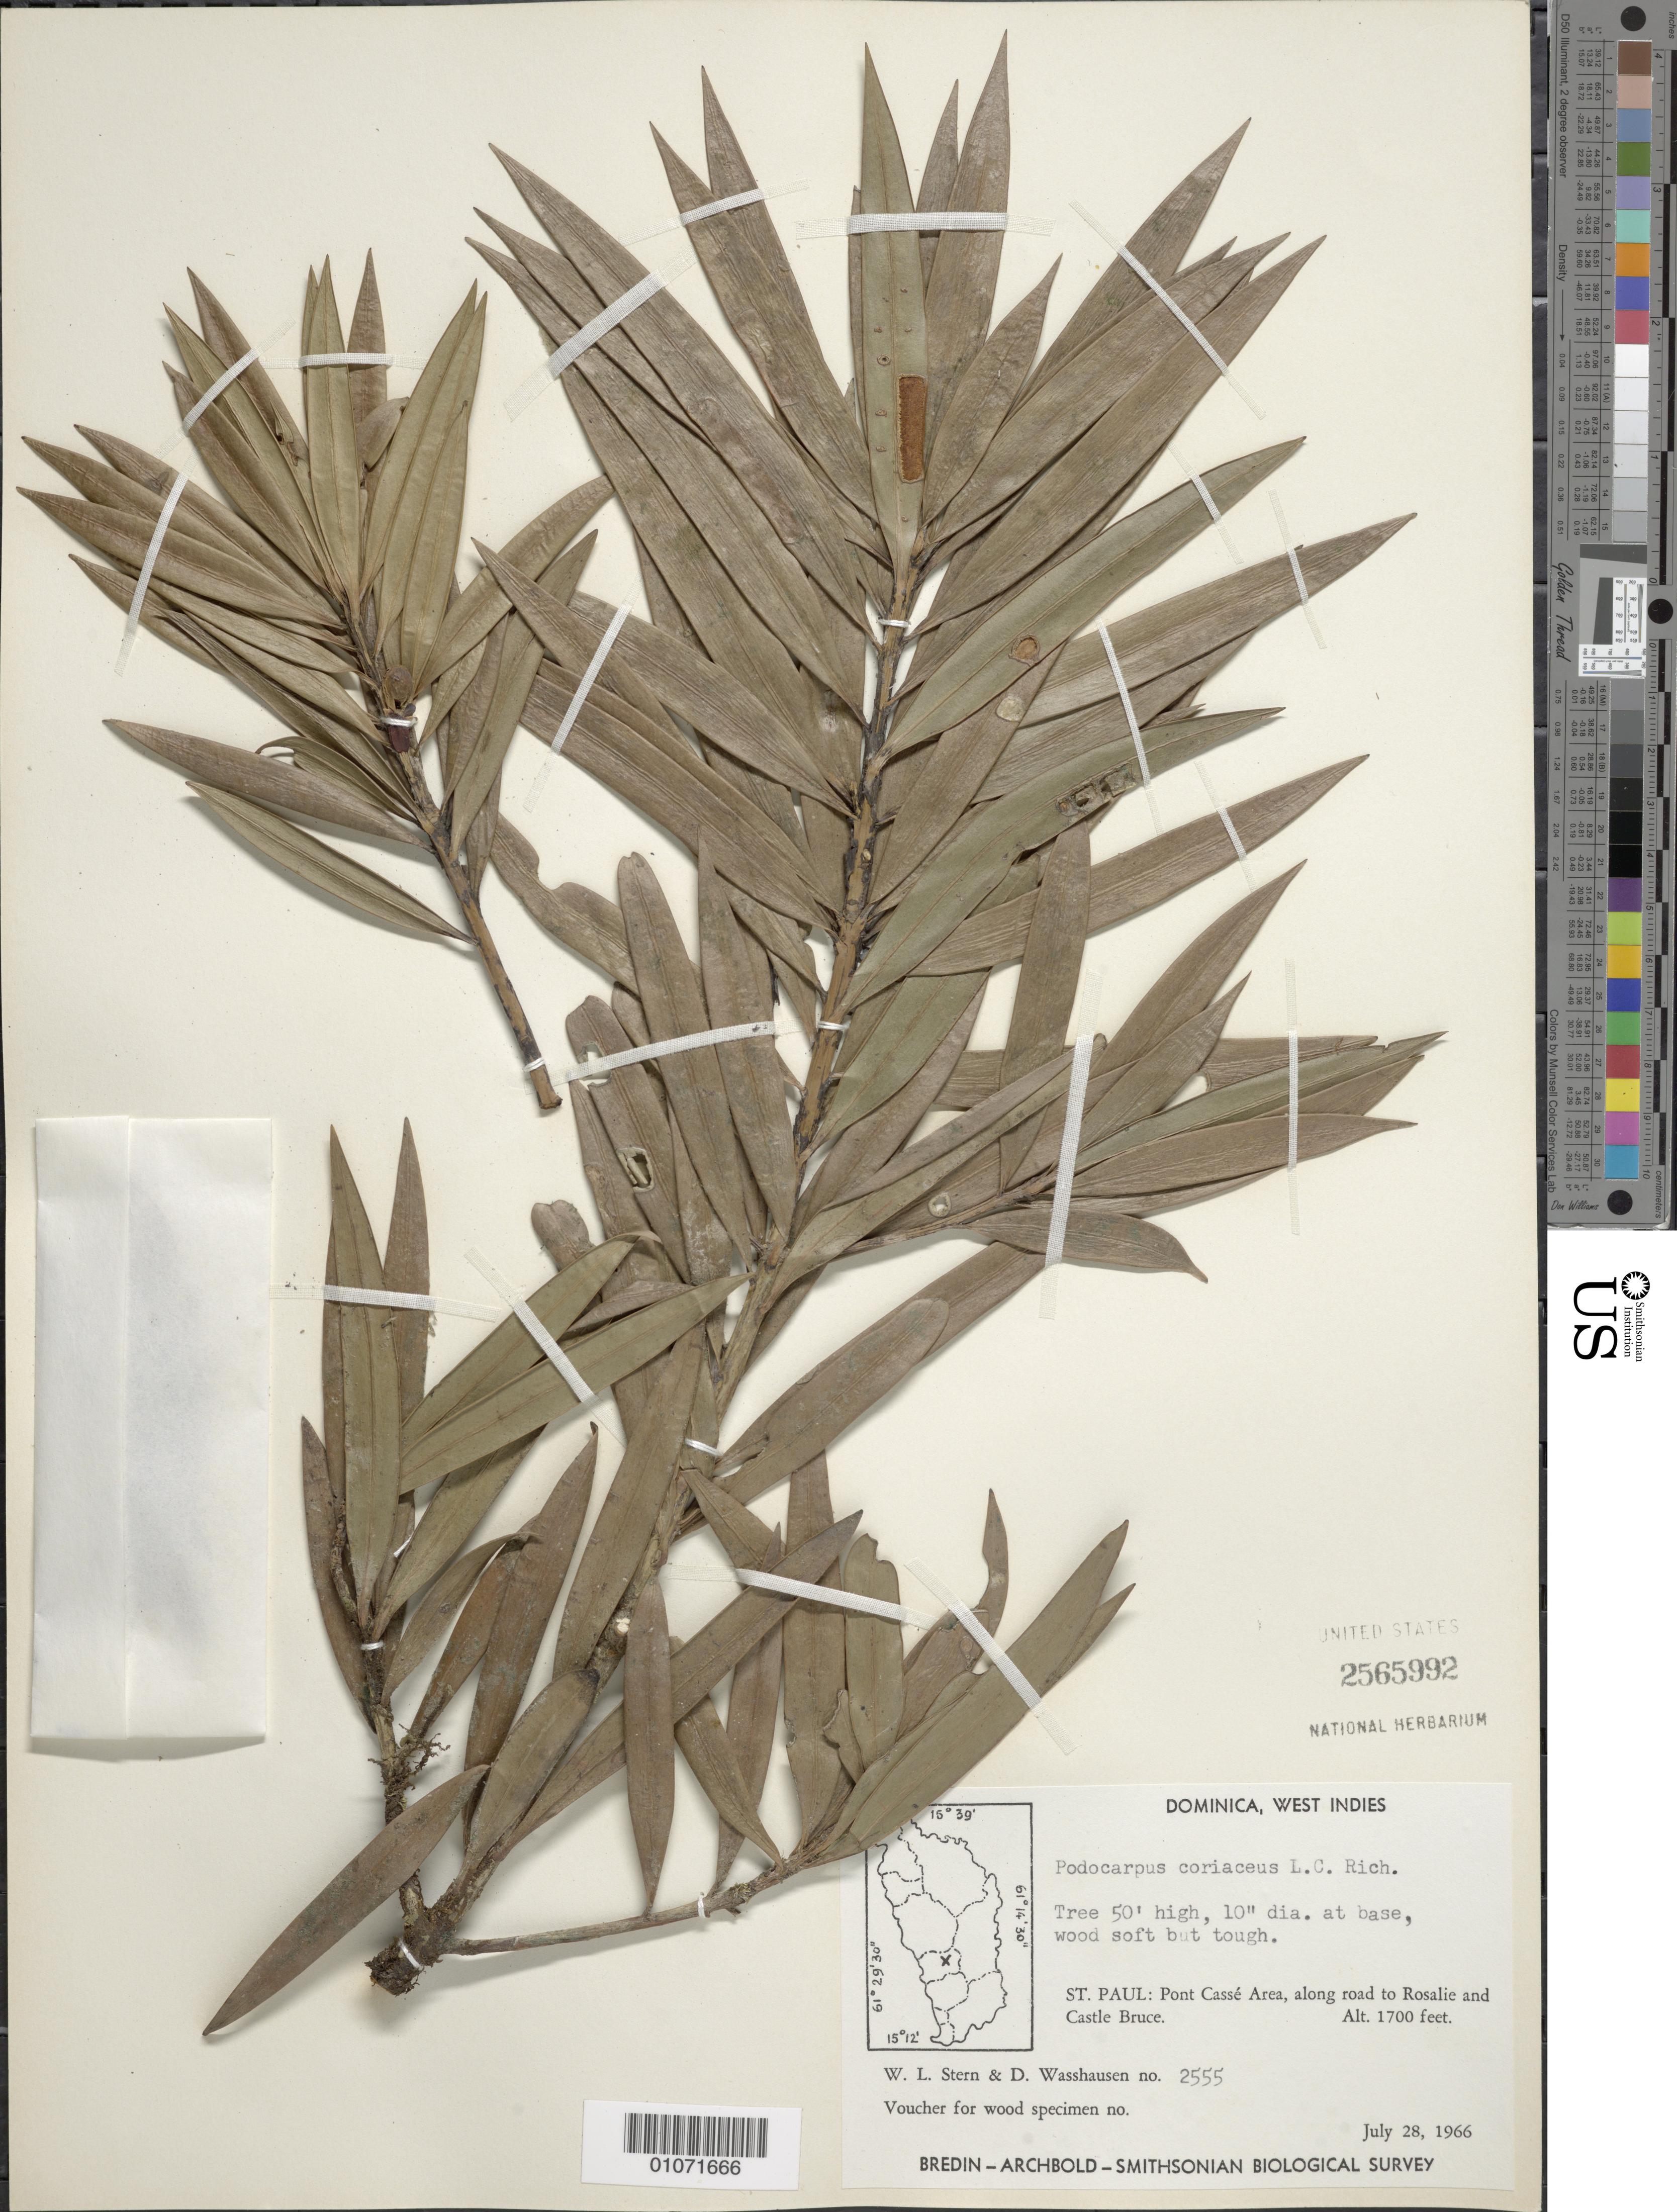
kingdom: Plantae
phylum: Tracheophyta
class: Pinopsida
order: Pinales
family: Podocarpaceae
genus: Podocarpus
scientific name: Podocarpus coriaceus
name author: Rich. & A. Rich.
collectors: W. L. Stern & D. C. Wasshausen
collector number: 2555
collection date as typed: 28 Jul 1966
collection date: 1966-07-28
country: Dominica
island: Dominica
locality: ST:PAUL: Pont Casse Area, along road to Rosalie and Castle Bruce.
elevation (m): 518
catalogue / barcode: US 2565992